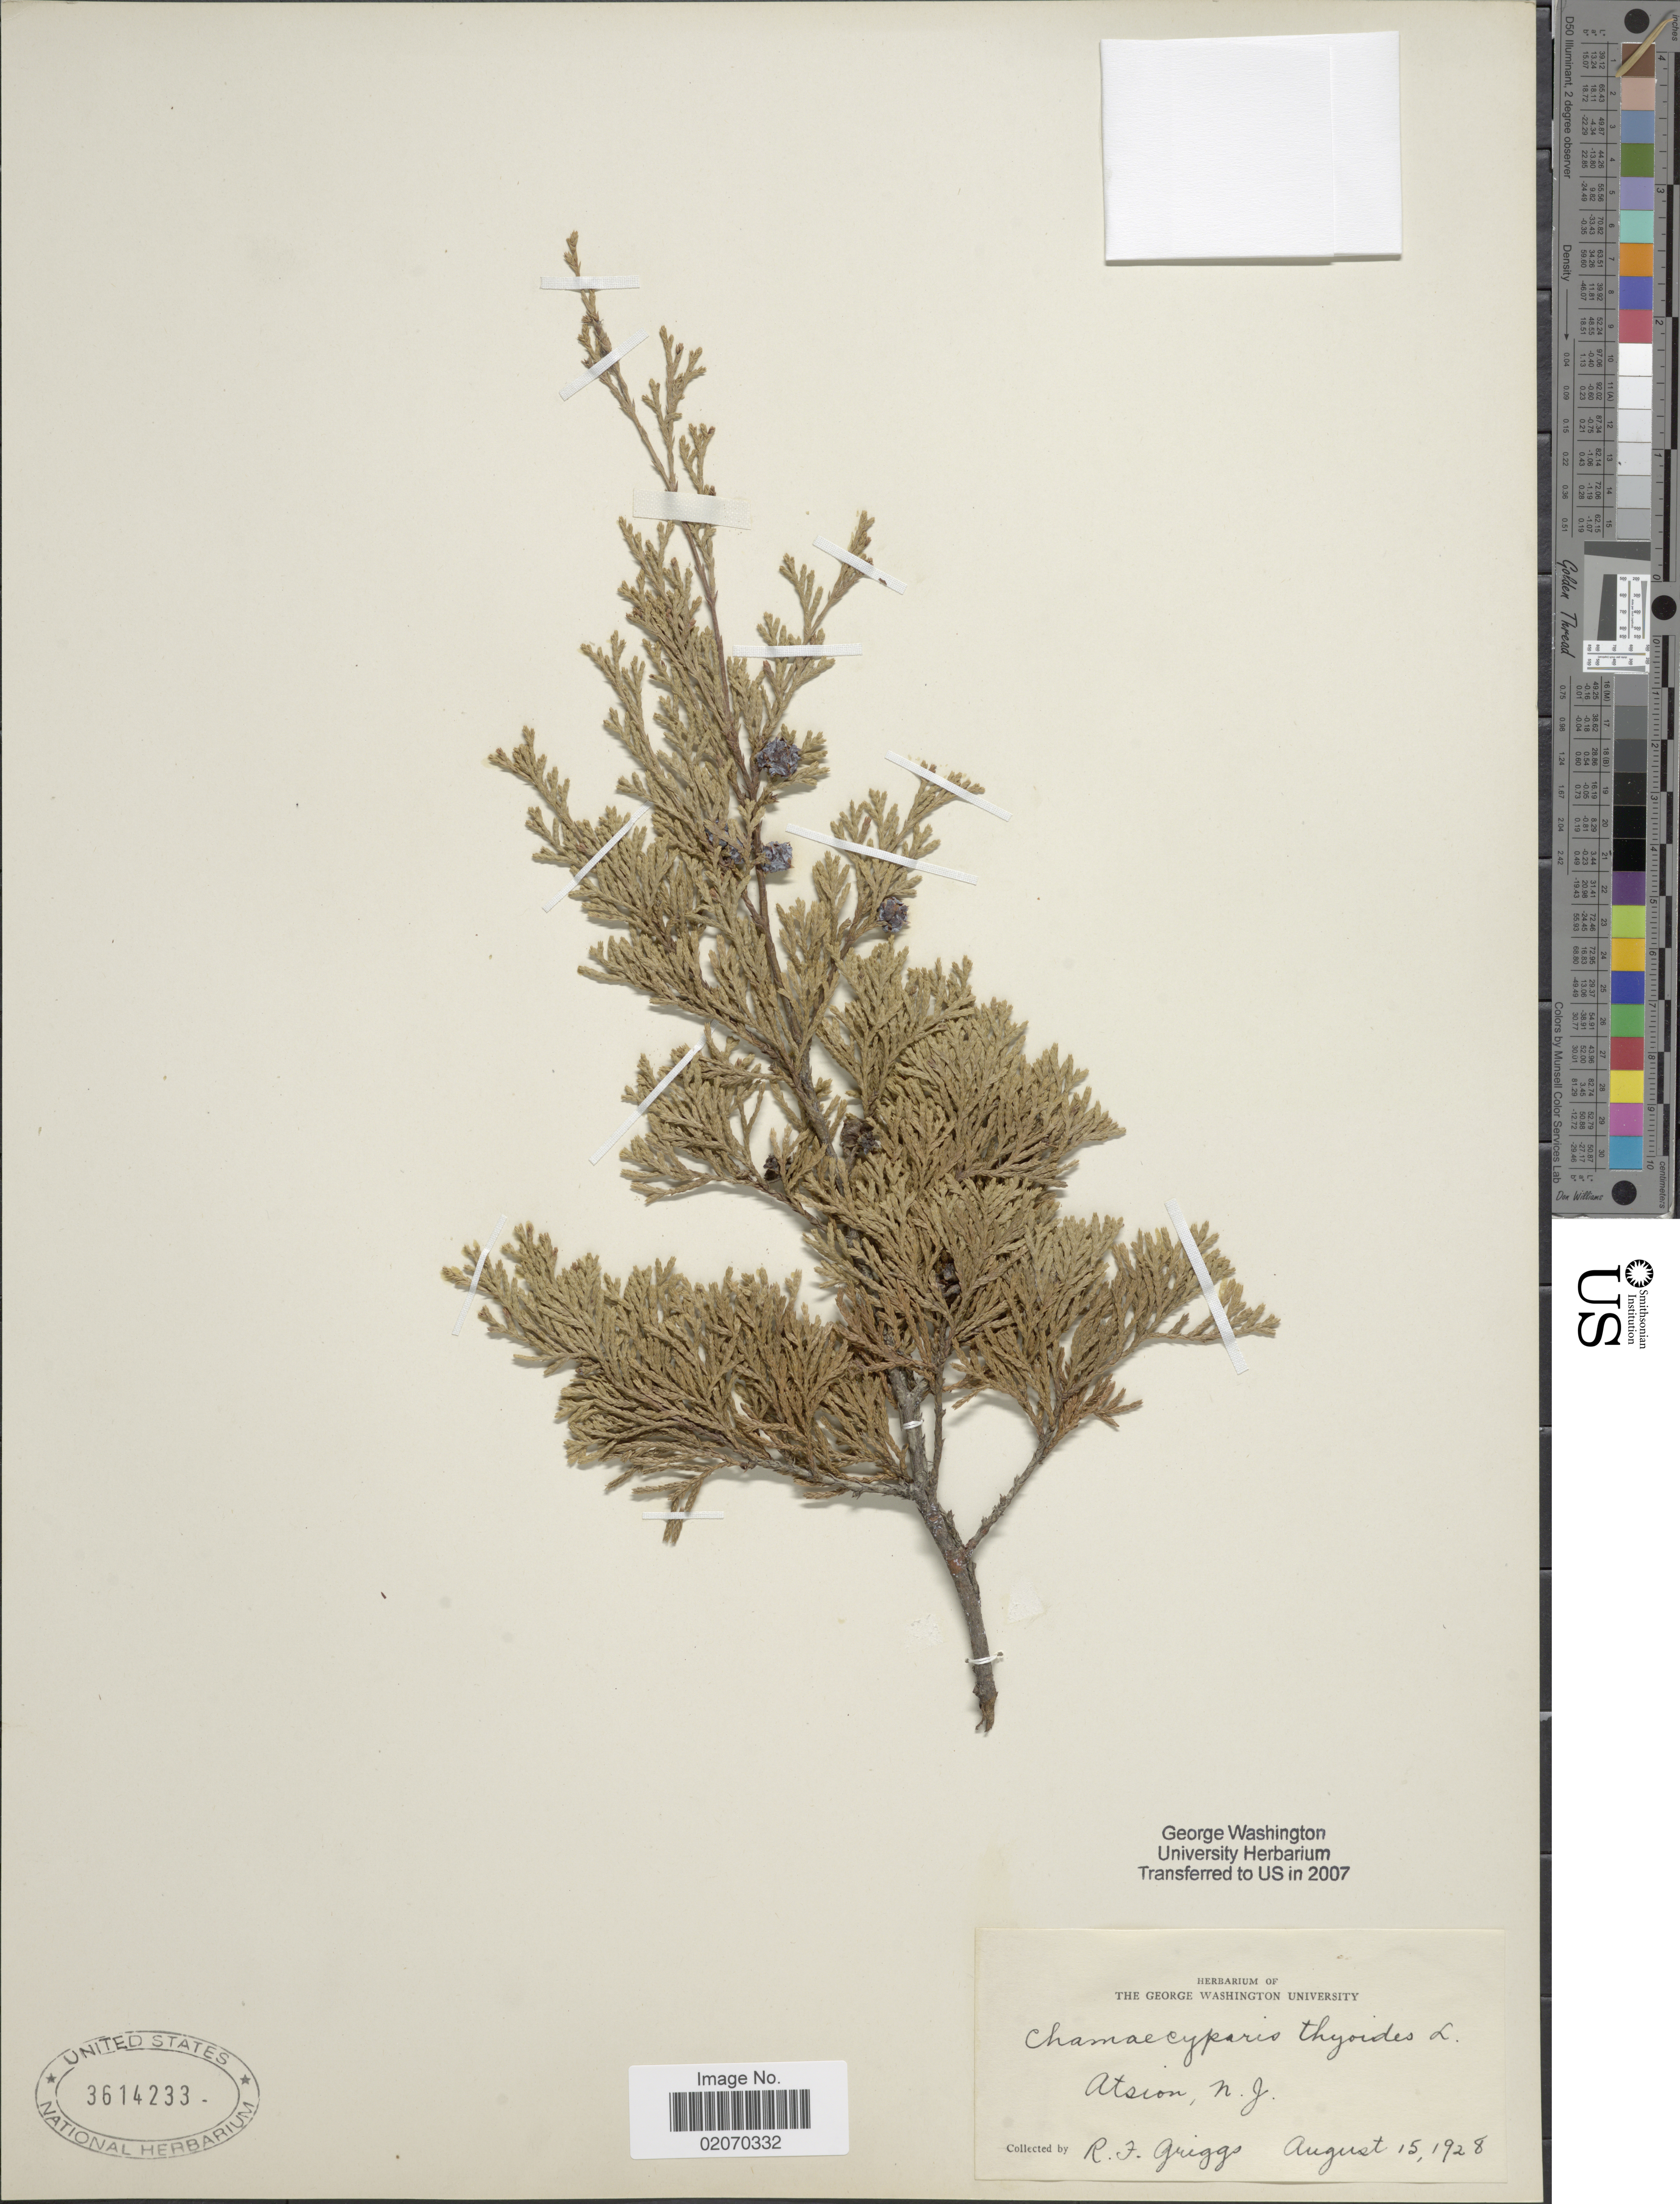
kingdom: Plantae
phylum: Tracheophyta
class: Pinopsida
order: Pinales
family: Cupressaceae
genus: Chamaecyparis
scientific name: Chamaecyparis thyoides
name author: (L.) Britton, Stearns & Poggenb.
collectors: R. F. Griggs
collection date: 1928-08-15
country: United States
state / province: New Jersey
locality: Atsion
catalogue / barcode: US 3614233